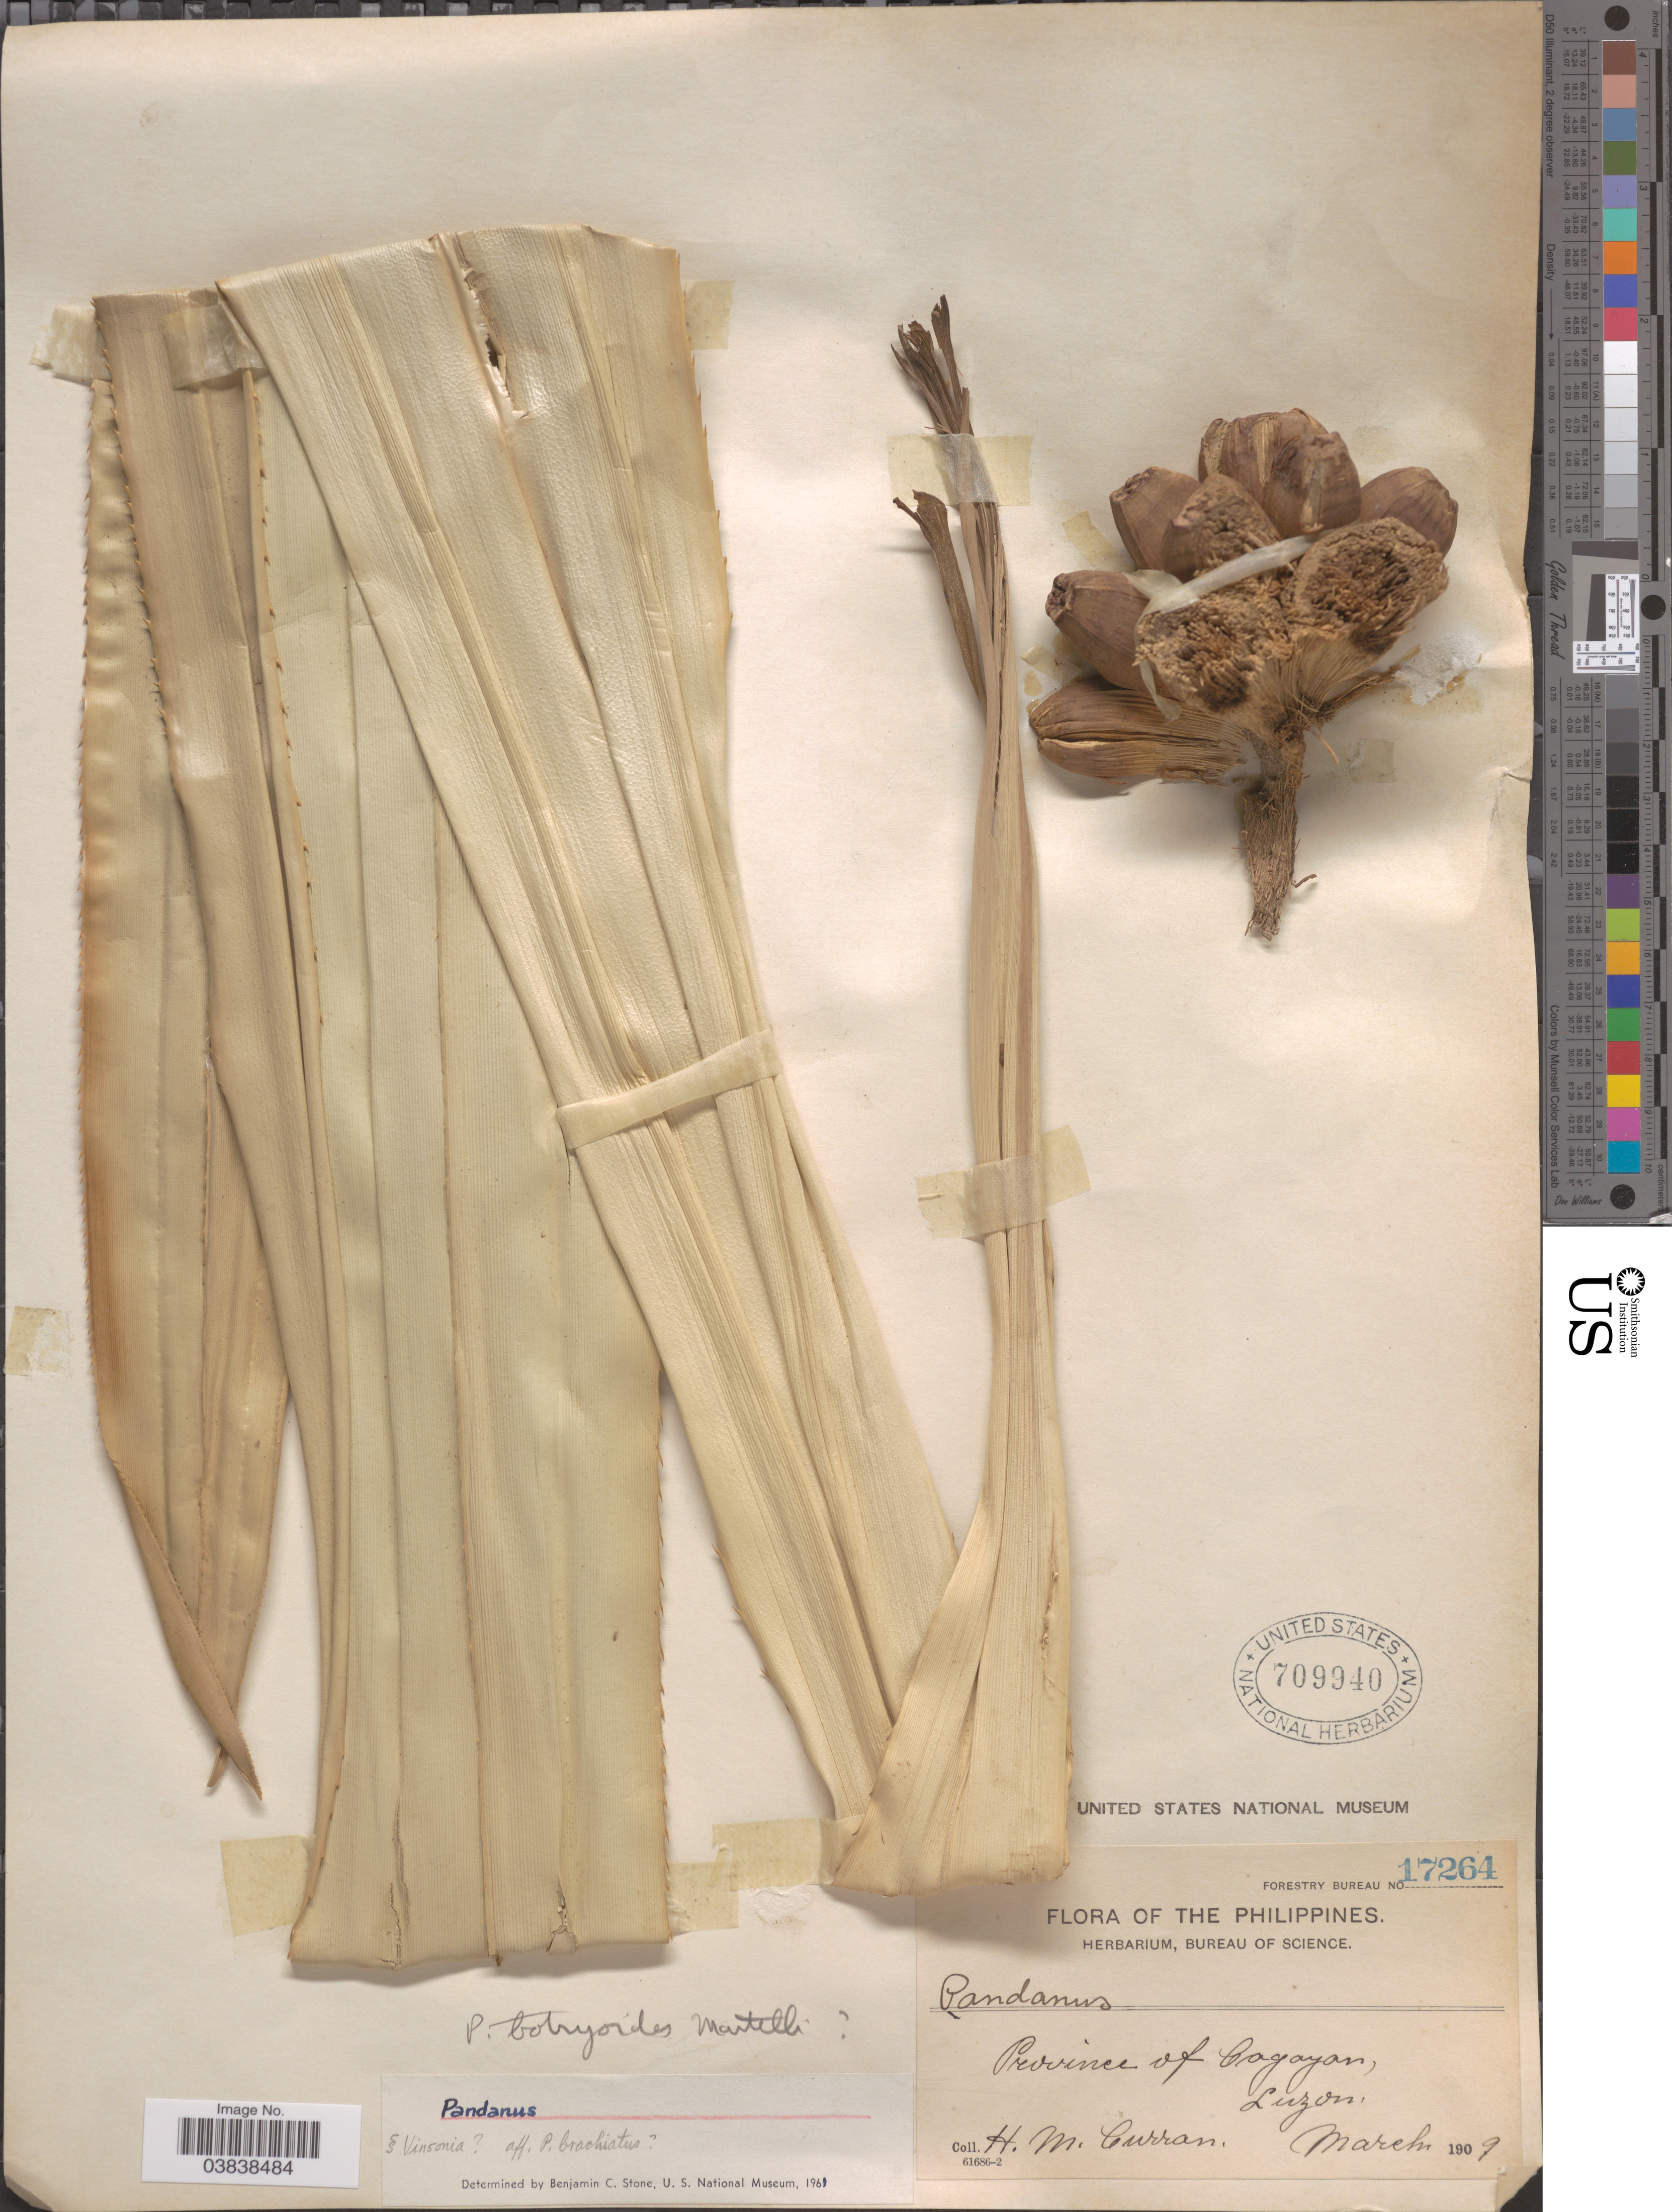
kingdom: Plantae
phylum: Tracheophyta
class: Liliopsida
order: Pandanales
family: Pandanaceae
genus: Pandanus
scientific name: Pandanus botryoides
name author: Martelli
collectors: H. M. Curran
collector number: Forestry Bureau 17264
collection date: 1909-03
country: Philippines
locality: Province of Cagayan, Luzon.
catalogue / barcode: US 709940